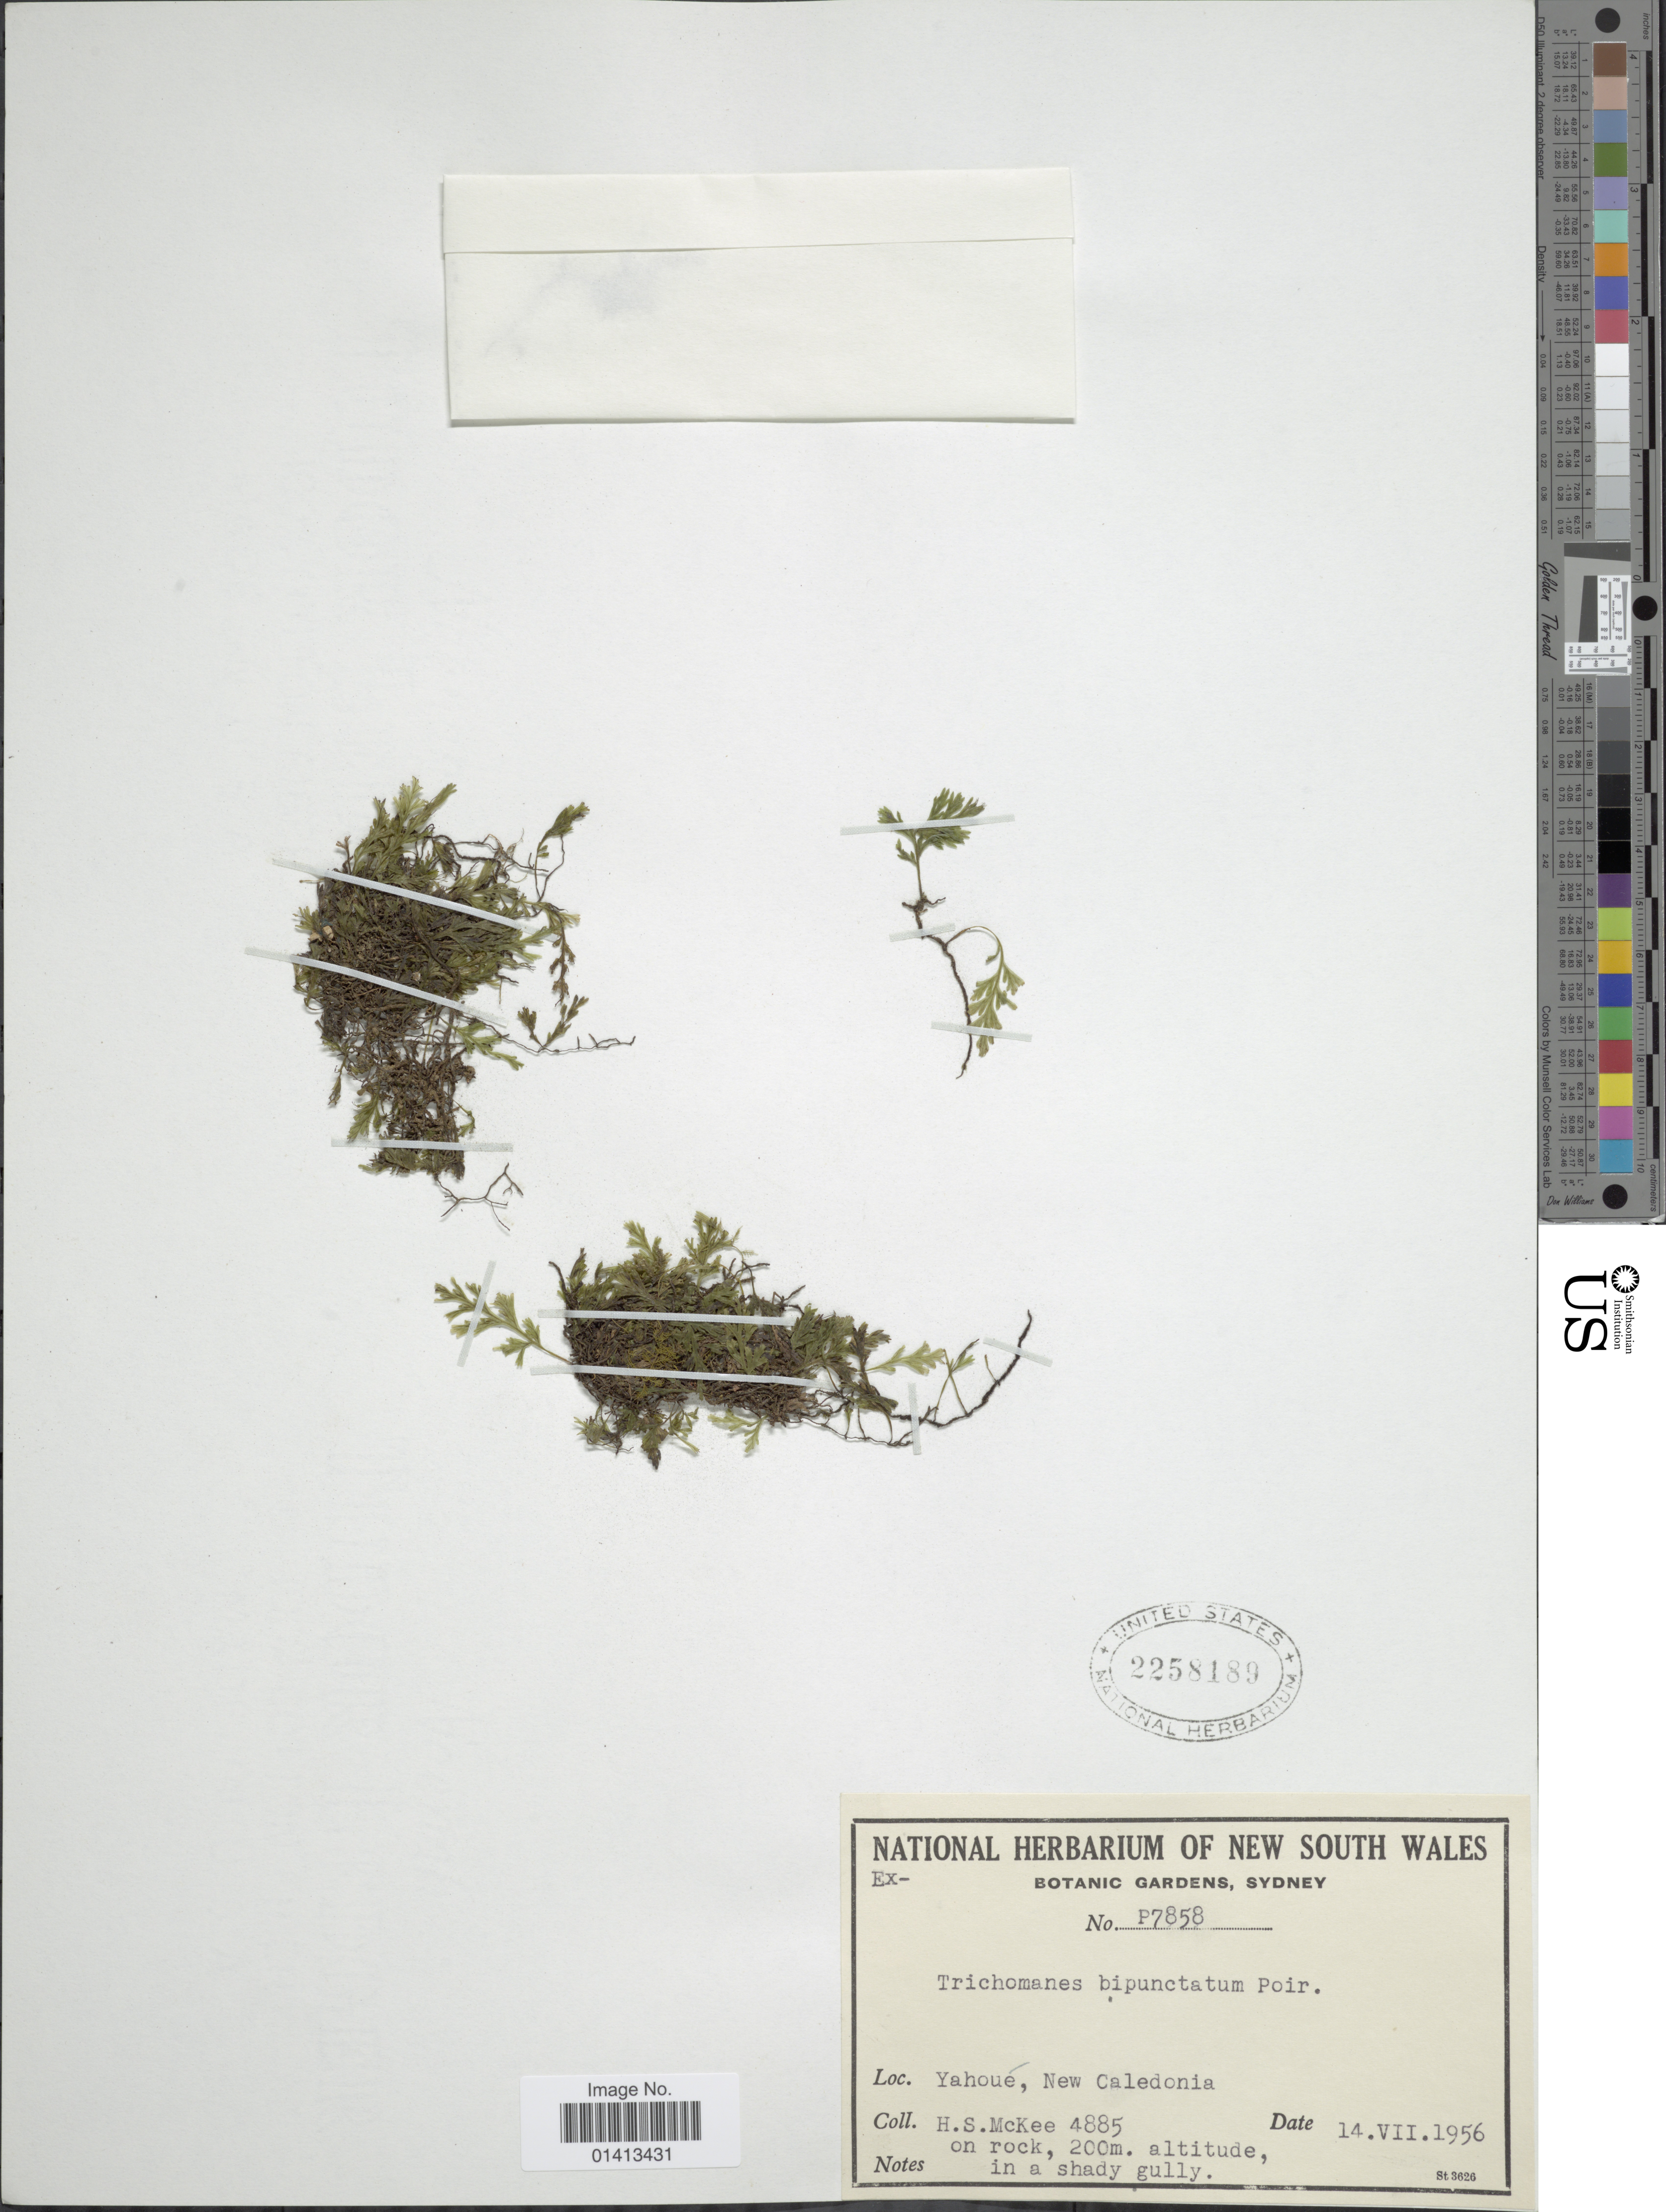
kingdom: Plantae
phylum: Tracheophyta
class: Polypodiopsida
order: Hymenophyllales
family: Hymenophyllaceae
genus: Crepidomanes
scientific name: Crepidomanes bipunctatum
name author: (Poir.) Copel.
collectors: H. S. McKee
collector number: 4885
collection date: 1956-07-14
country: New Caledonia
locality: Yahoué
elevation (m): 200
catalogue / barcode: US 2258189